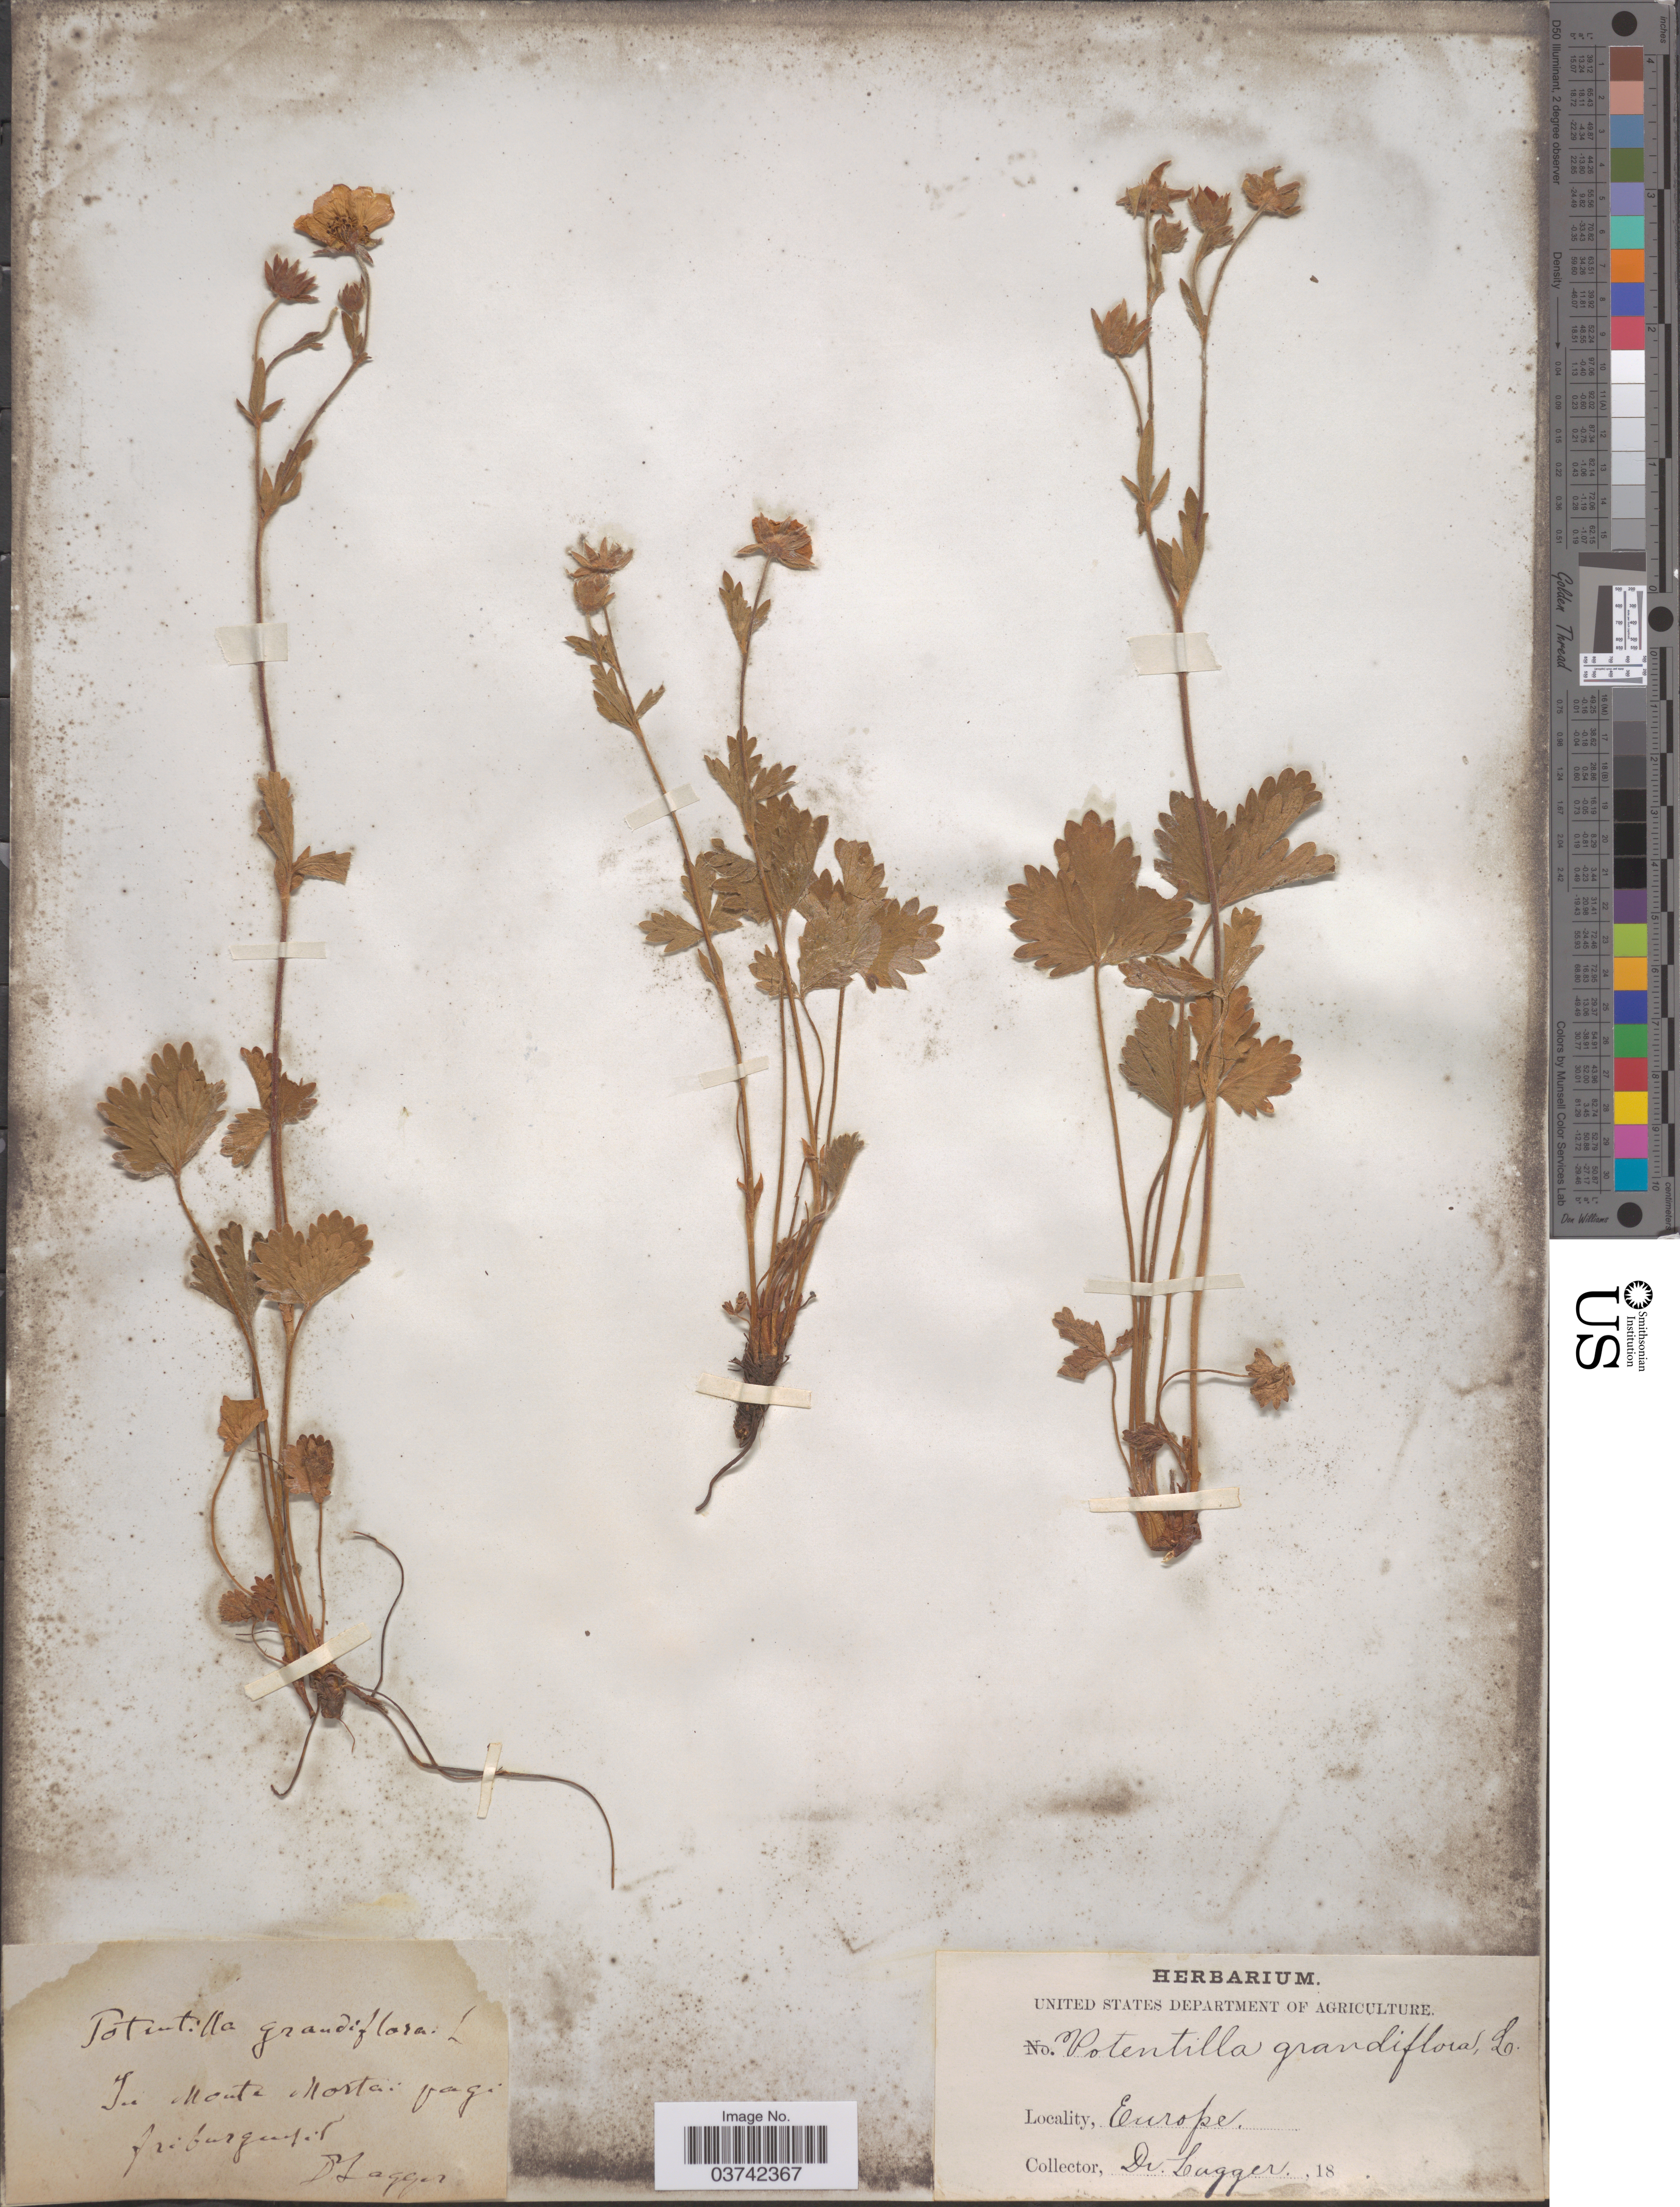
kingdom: Plantae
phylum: Tracheophyta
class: Magnoliopsida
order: Rosales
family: Rosaceae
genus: Potentilla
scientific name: Potentilla grandiflora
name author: L.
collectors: F. J. Lagger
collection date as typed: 18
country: Switzerland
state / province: Fribourg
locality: Europe. In Monte Mort pagi Friburgensis.